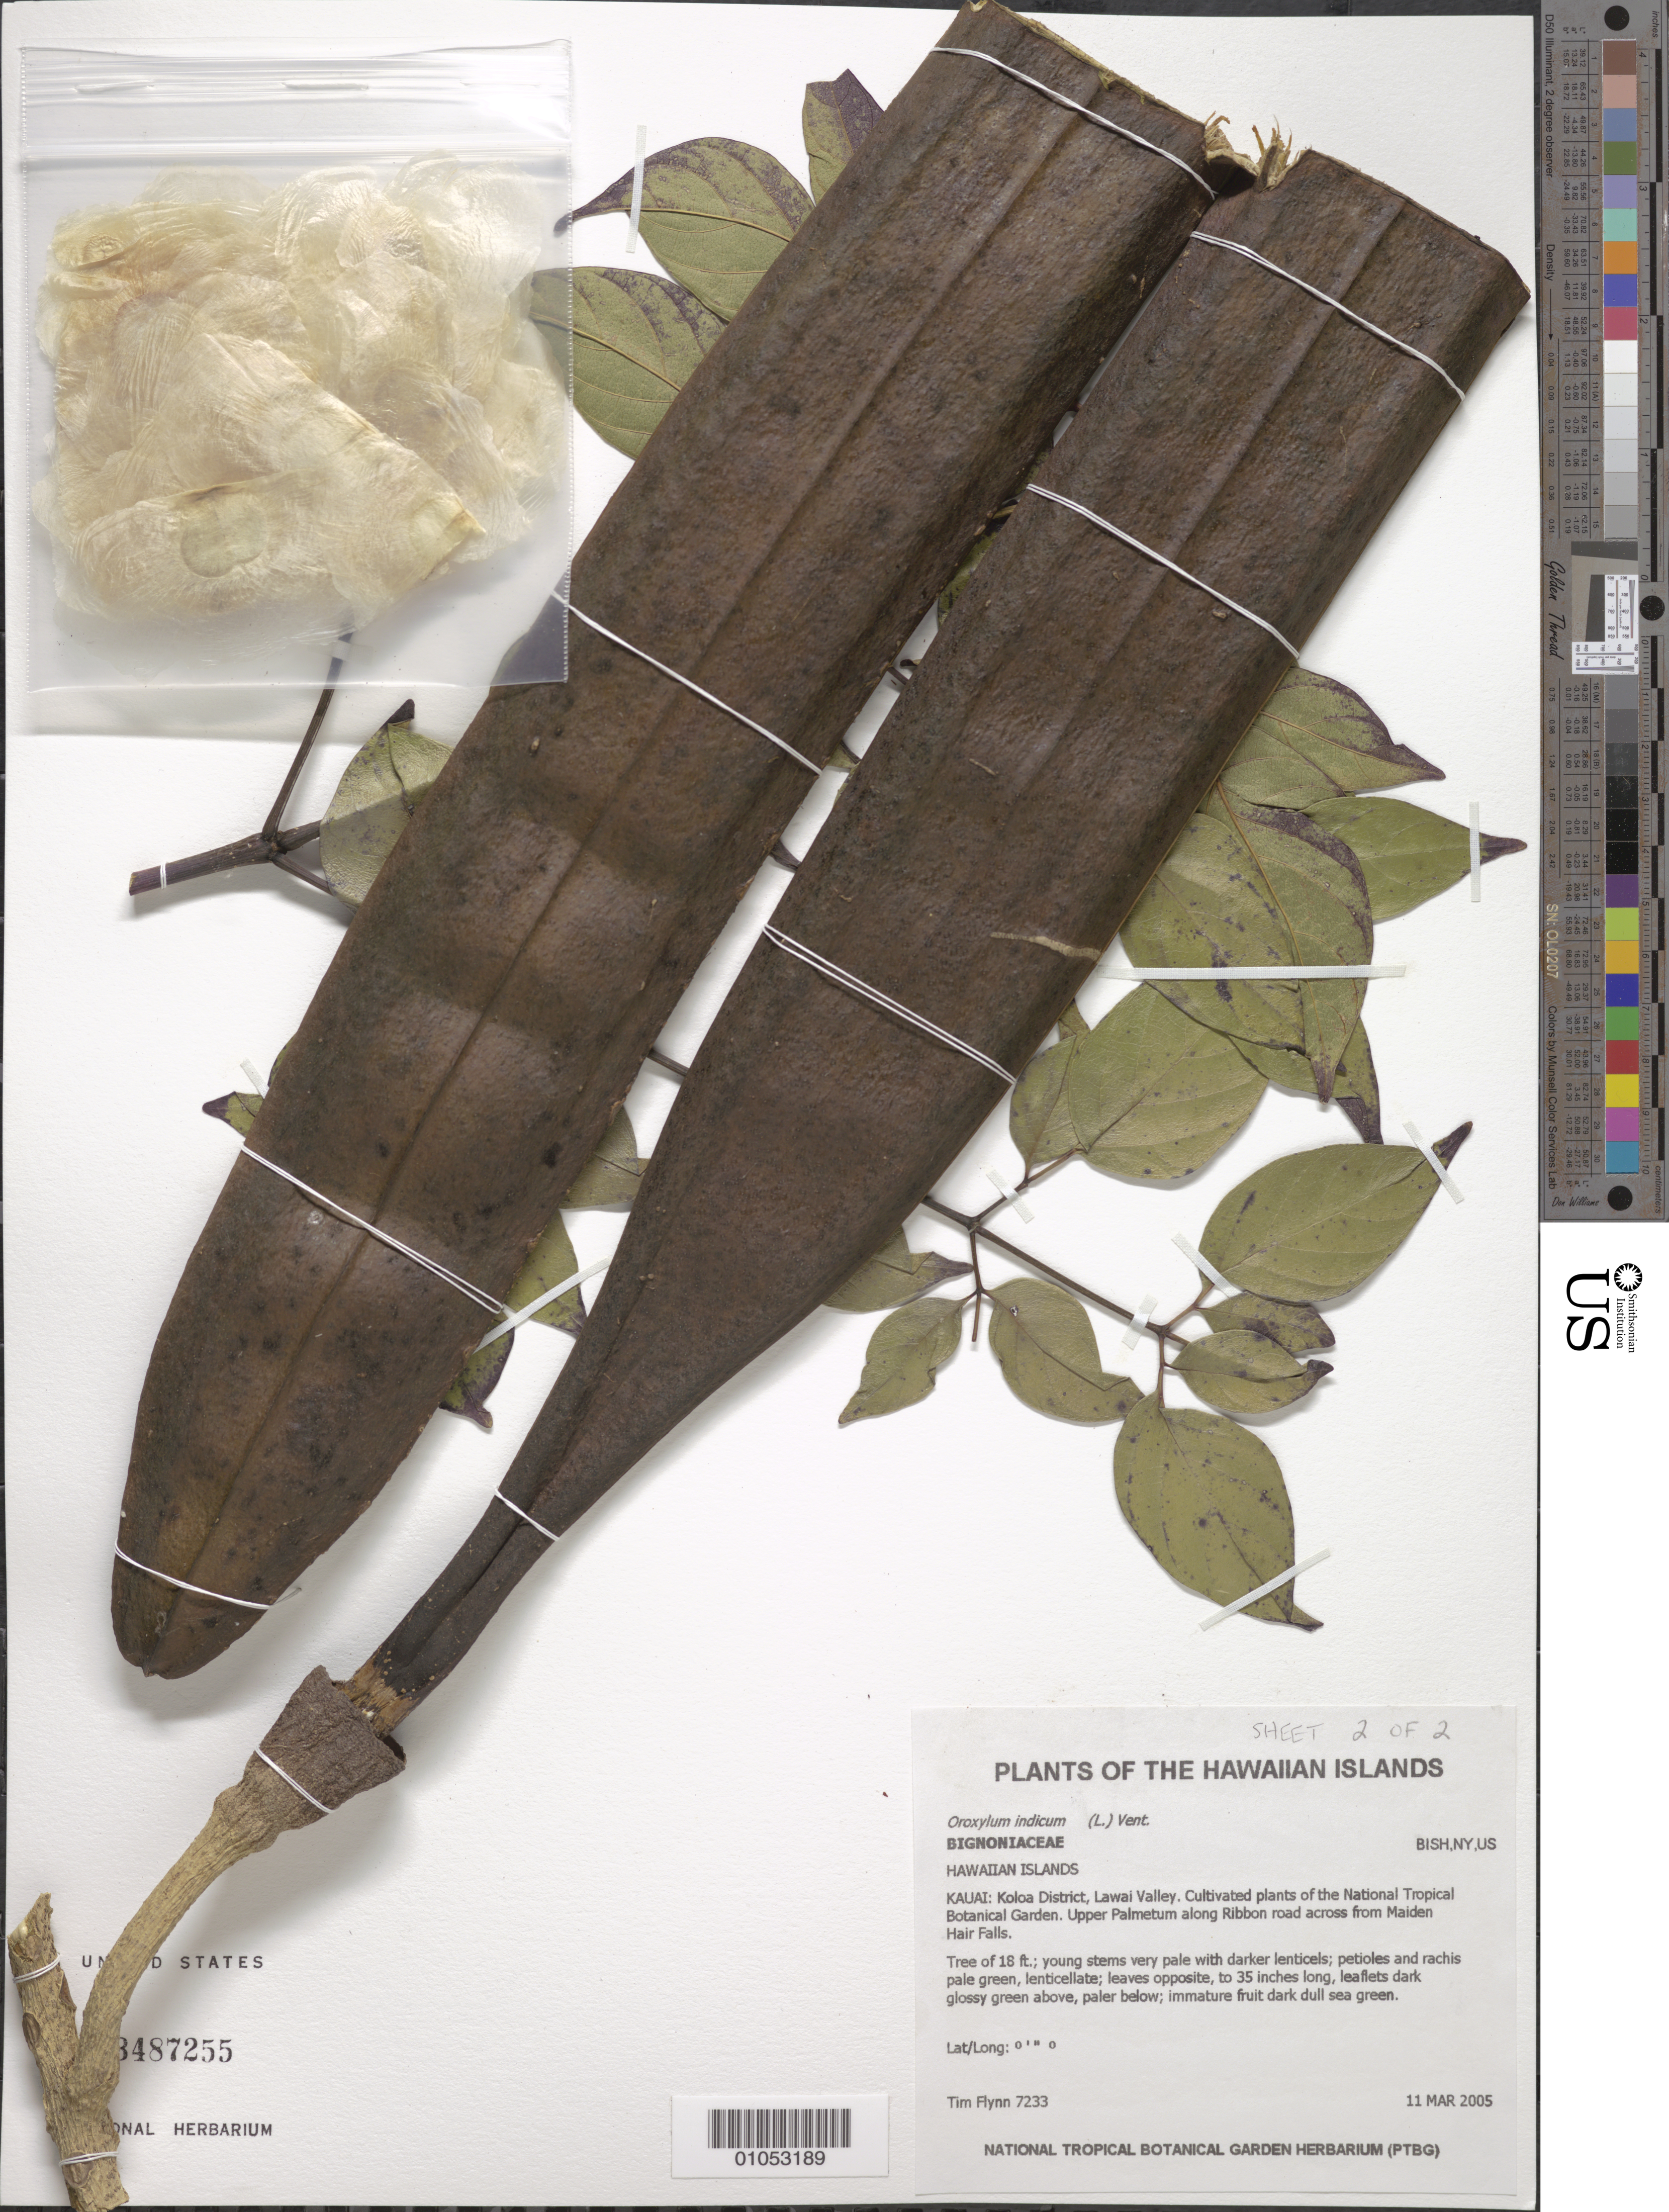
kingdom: Plantae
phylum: Tracheophyta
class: Magnoliopsida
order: Lamiales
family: Bignoniaceae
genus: Oroxylum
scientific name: Oroxylum indicum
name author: (L.) Kurz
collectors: T. W. Flynn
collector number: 7233 - Sheet 2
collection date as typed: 11 Mar 2005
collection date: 2005-03-11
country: United States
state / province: Hawaii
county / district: Kauai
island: Kaua'i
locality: Lawai Valley. Cultivated plants of the National Tropical Botanical Garden. Upper Palmetum along Ribbon Road across from Maiden Hair Falls.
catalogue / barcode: US 3487255